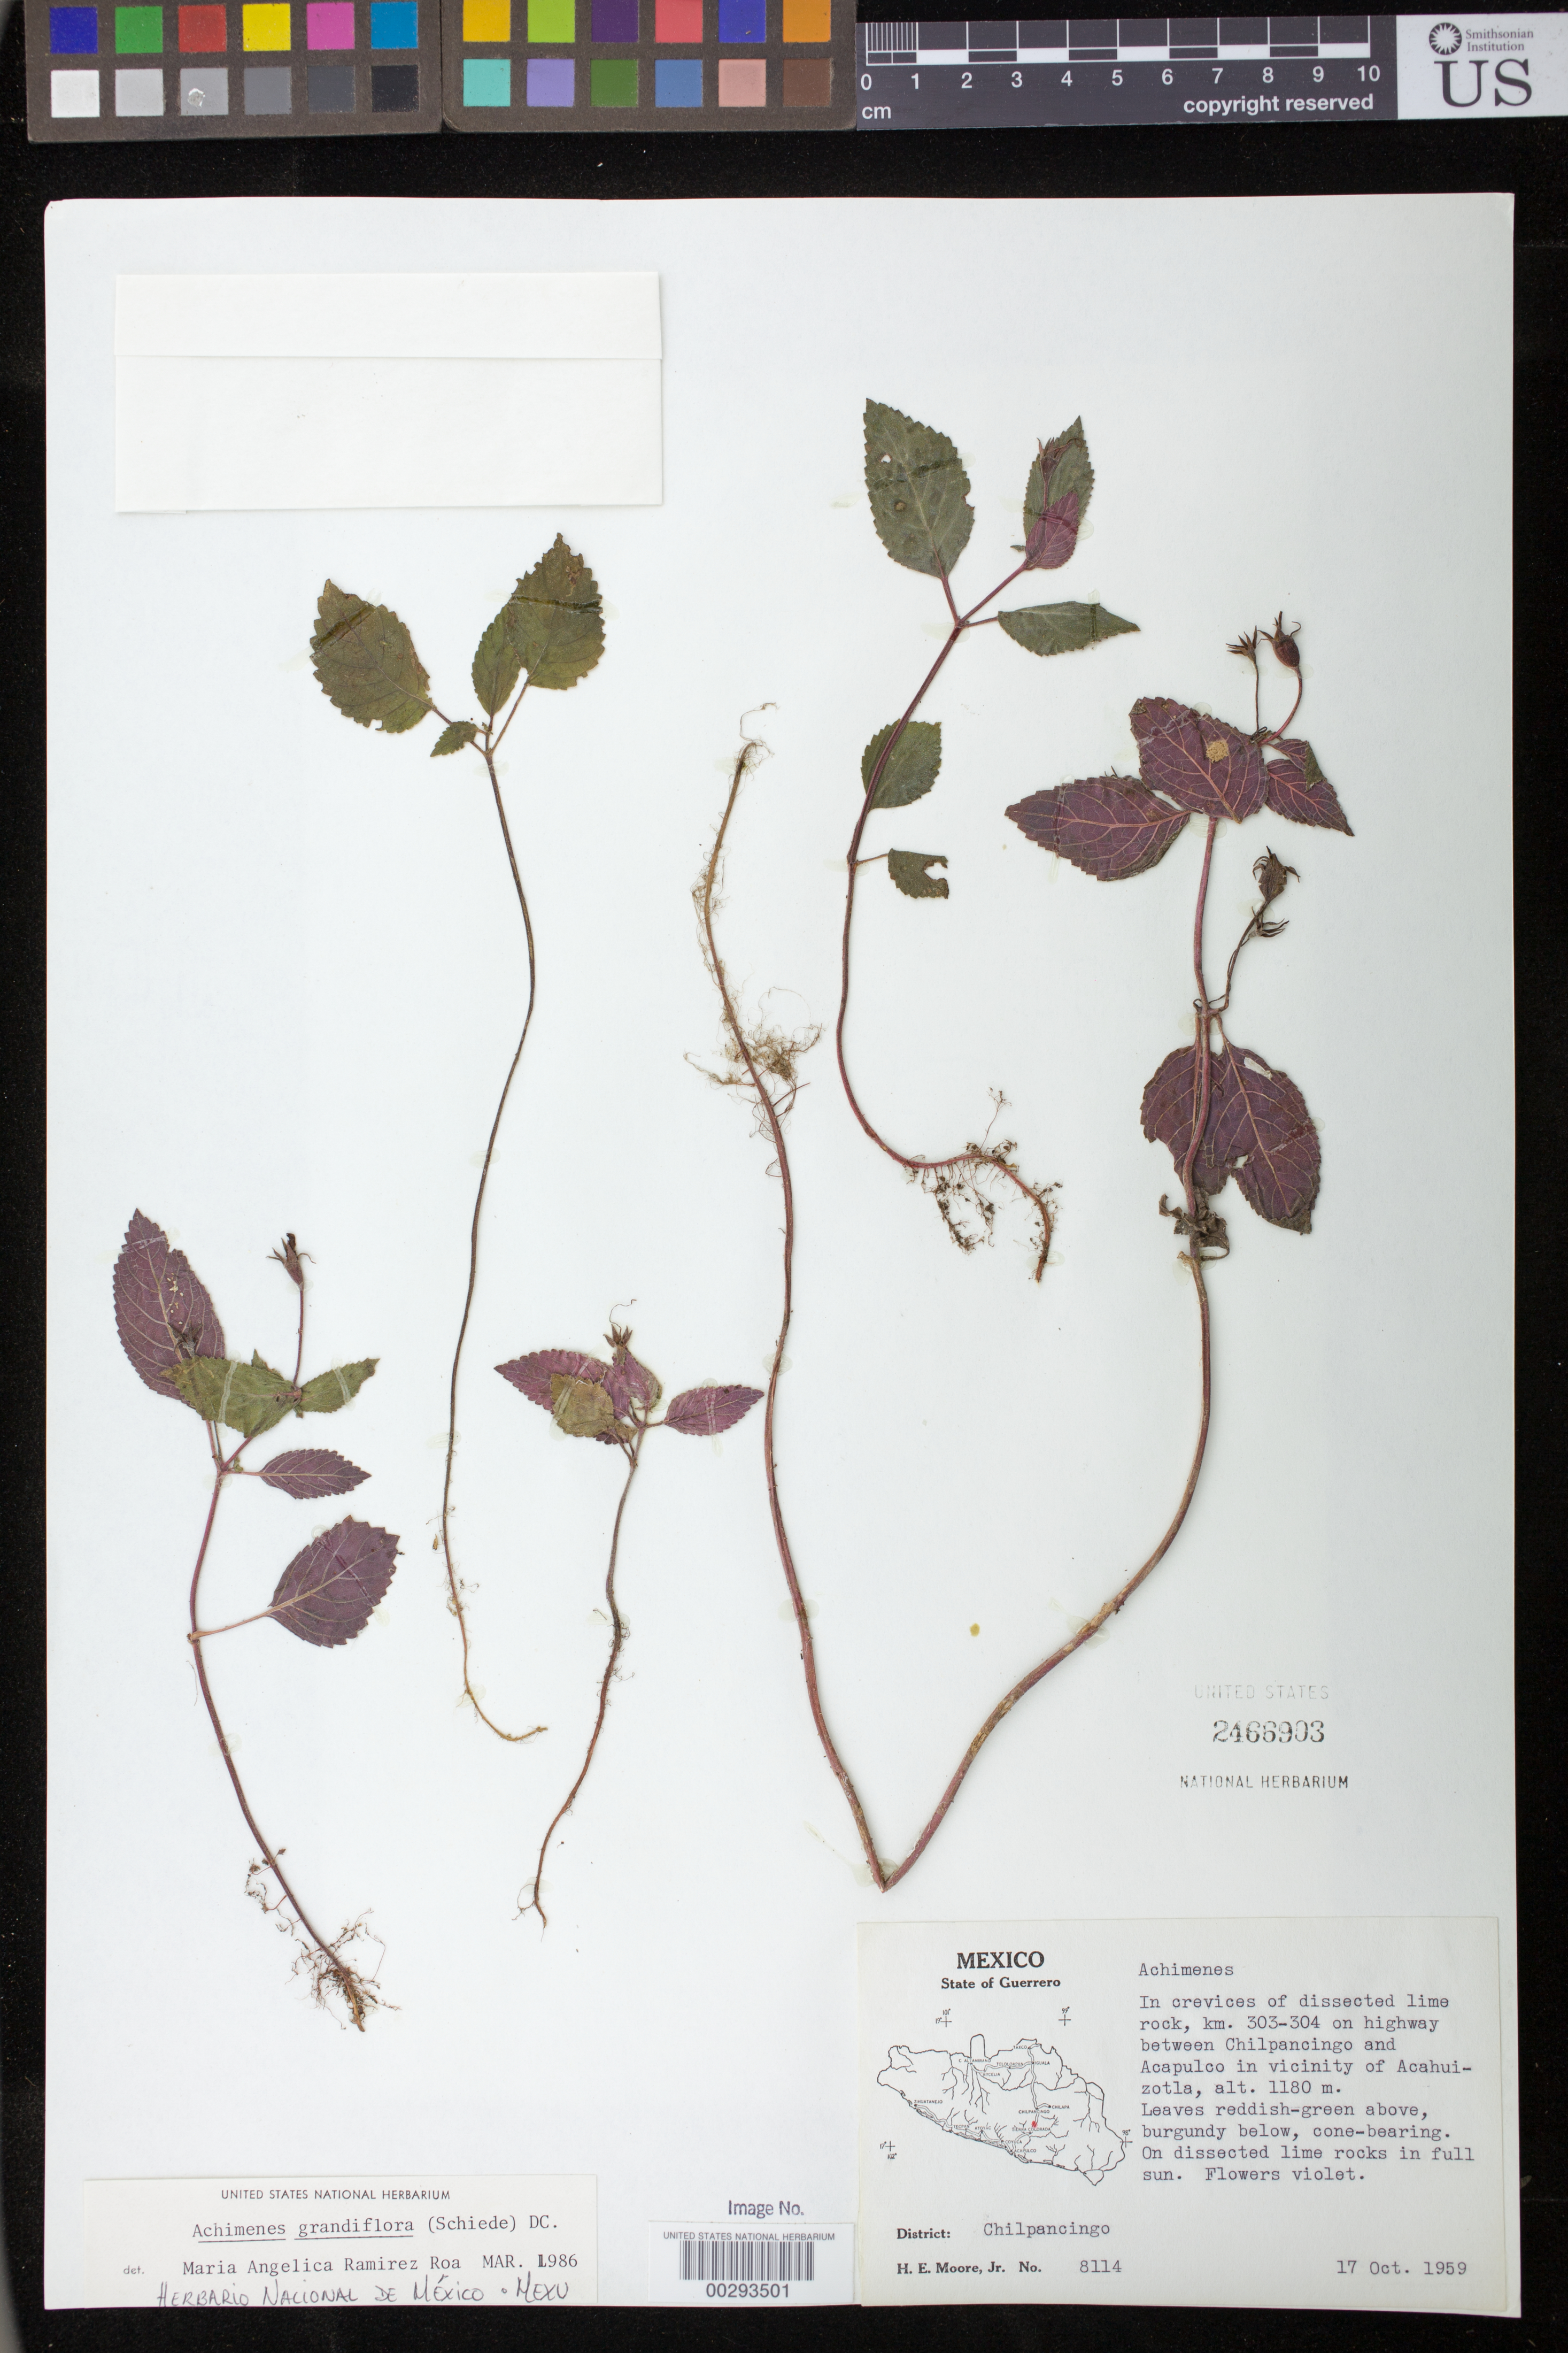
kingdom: Plantae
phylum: Tracheophyta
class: Magnoliopsida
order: Lamiales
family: Gesneriaceae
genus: Achimenes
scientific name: Achimenes grandiflora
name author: (Schiede) DC.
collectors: H. E. Moore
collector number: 8114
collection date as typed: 17 Oct 1959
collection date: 1959-10-17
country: Mexico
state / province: Guerrero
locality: Dist. Chilpancingo, km 303-304 on highway between Chilpancingo and Acapulco in vicinity of Acahuizotla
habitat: In crevices of dissected lime rock; on dissected lime rocks in full sun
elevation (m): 1180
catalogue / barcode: US 2466903